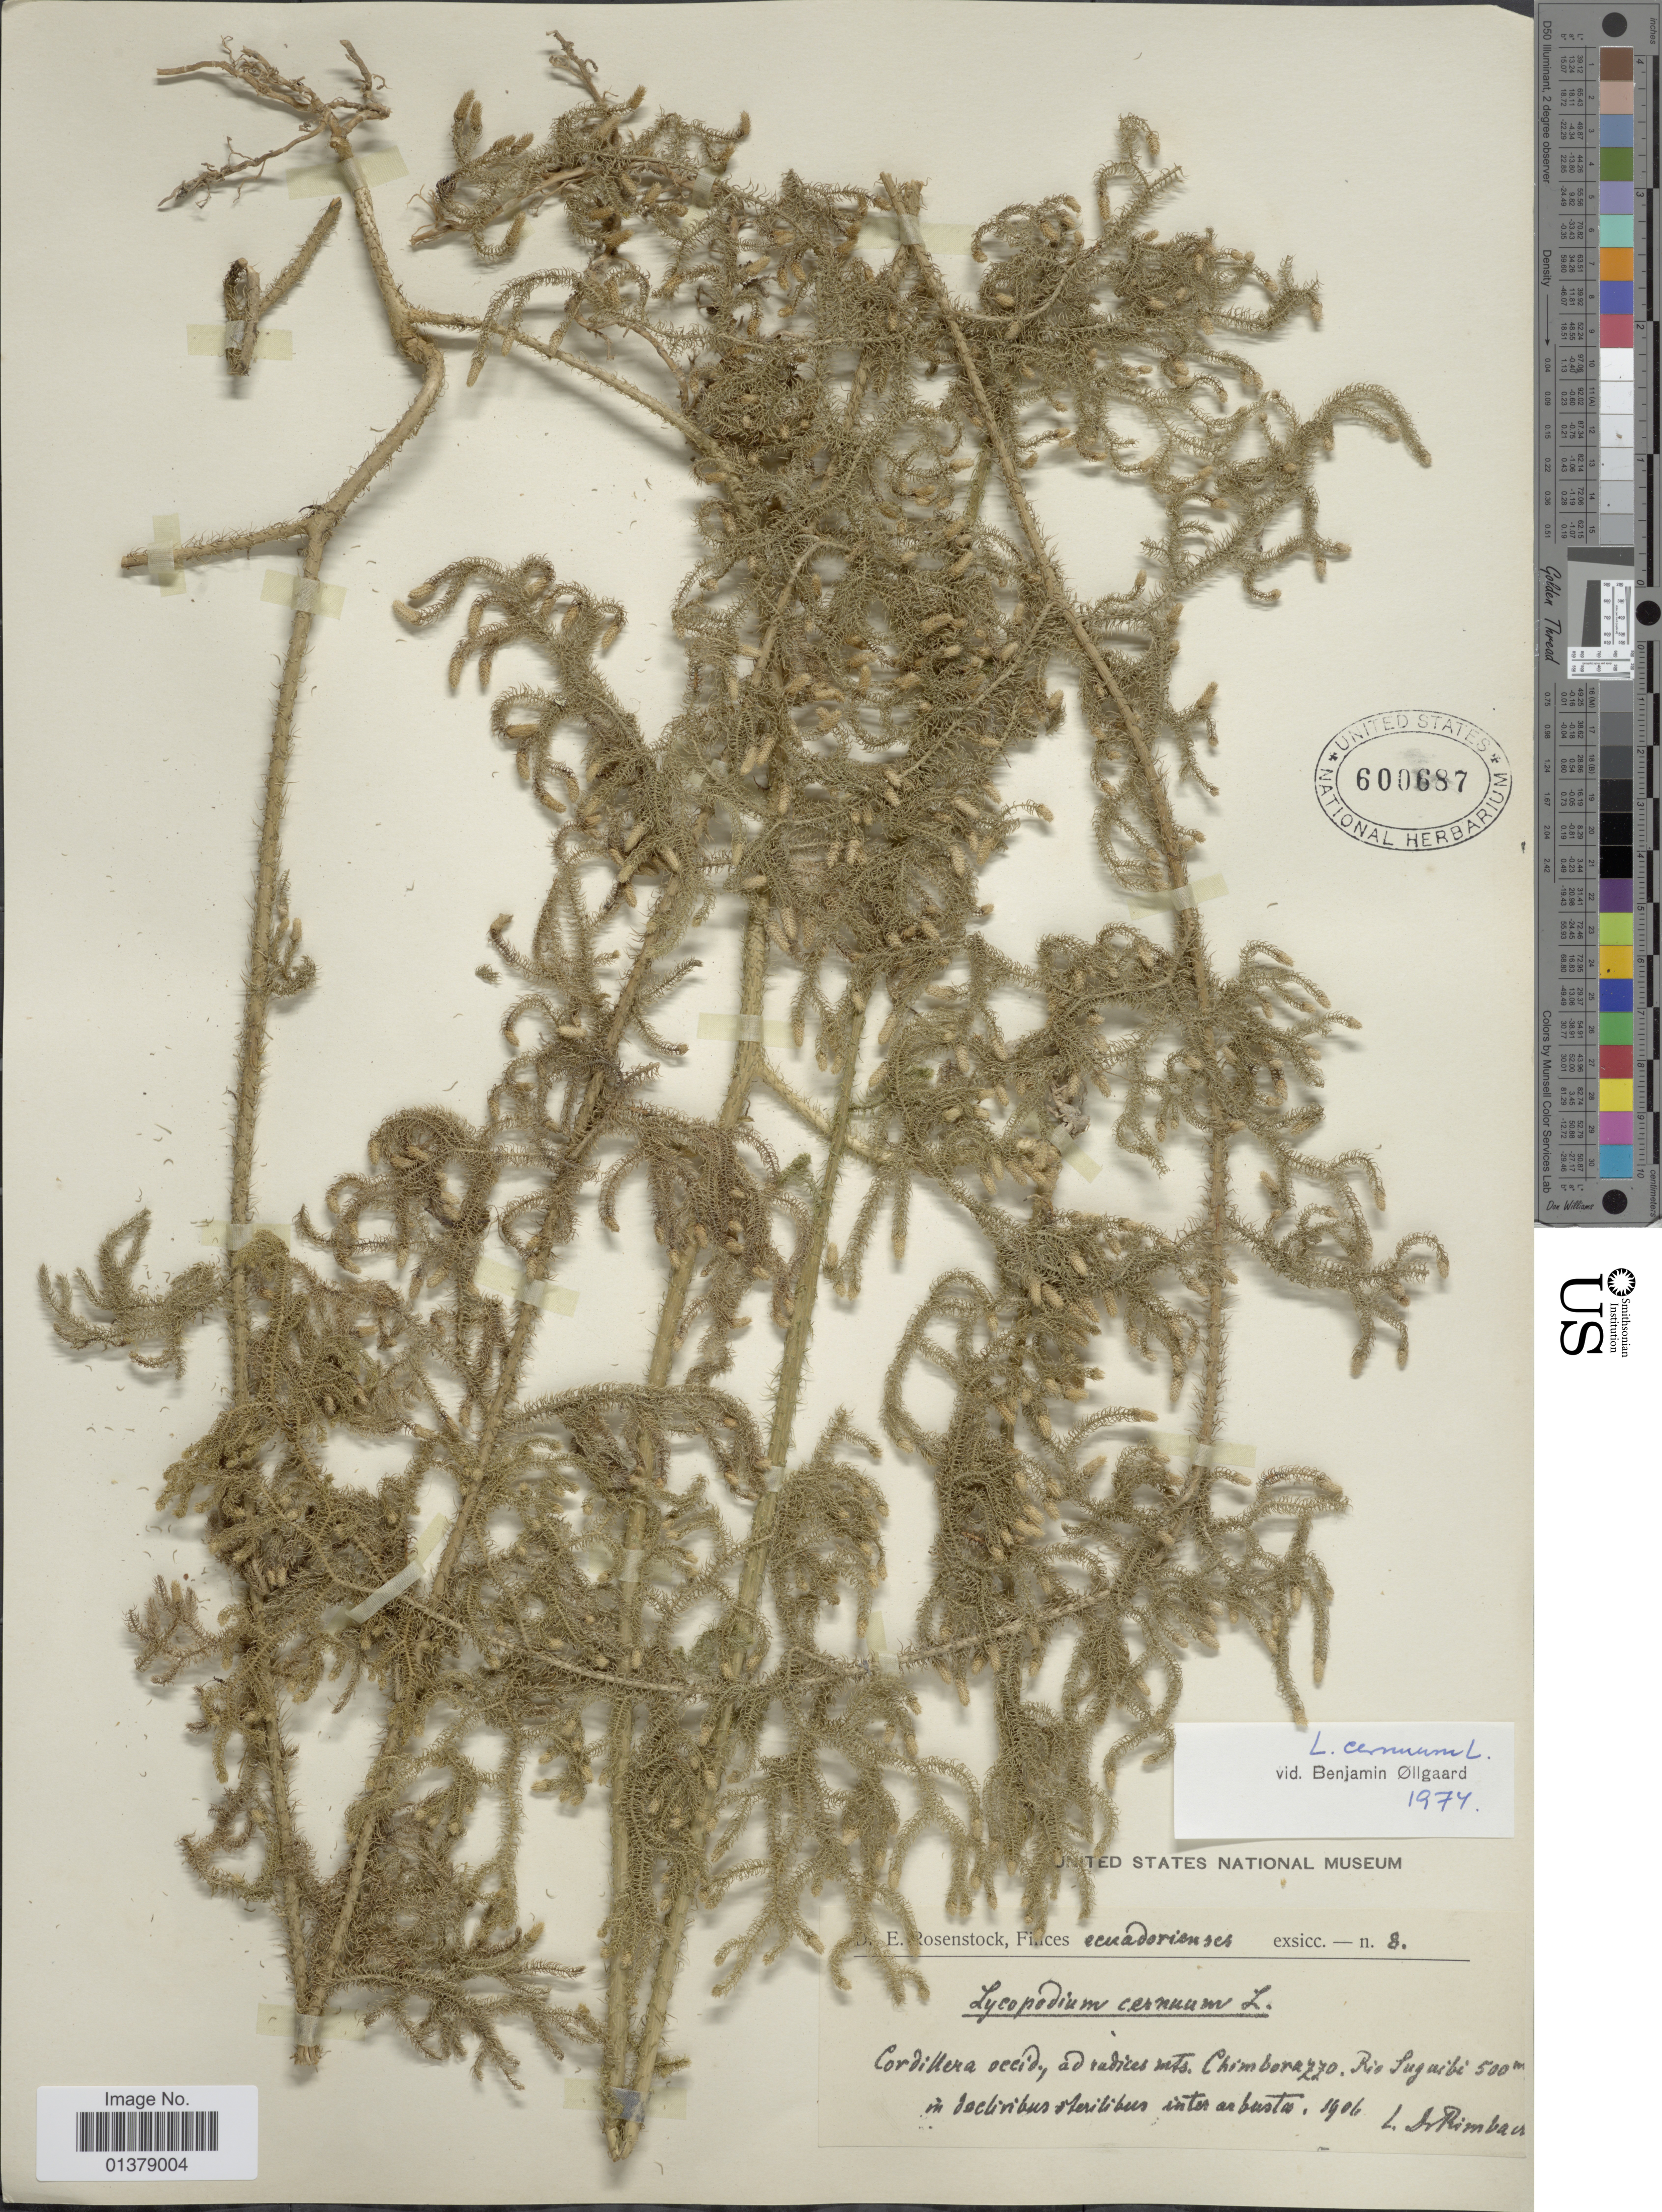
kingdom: Plantae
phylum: Tracheophyta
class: Lycopodiopsida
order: Lycopodiales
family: Lycopodiaceae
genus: Palhinhaea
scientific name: Palhinhaea cernua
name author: (L.) Vasc. & Franco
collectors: A. Rimbach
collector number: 8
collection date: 1906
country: Ecuador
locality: Cordillera occid., ad tadices mts. Chimborezzo, Rio Sugaibi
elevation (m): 500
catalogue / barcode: US 600687